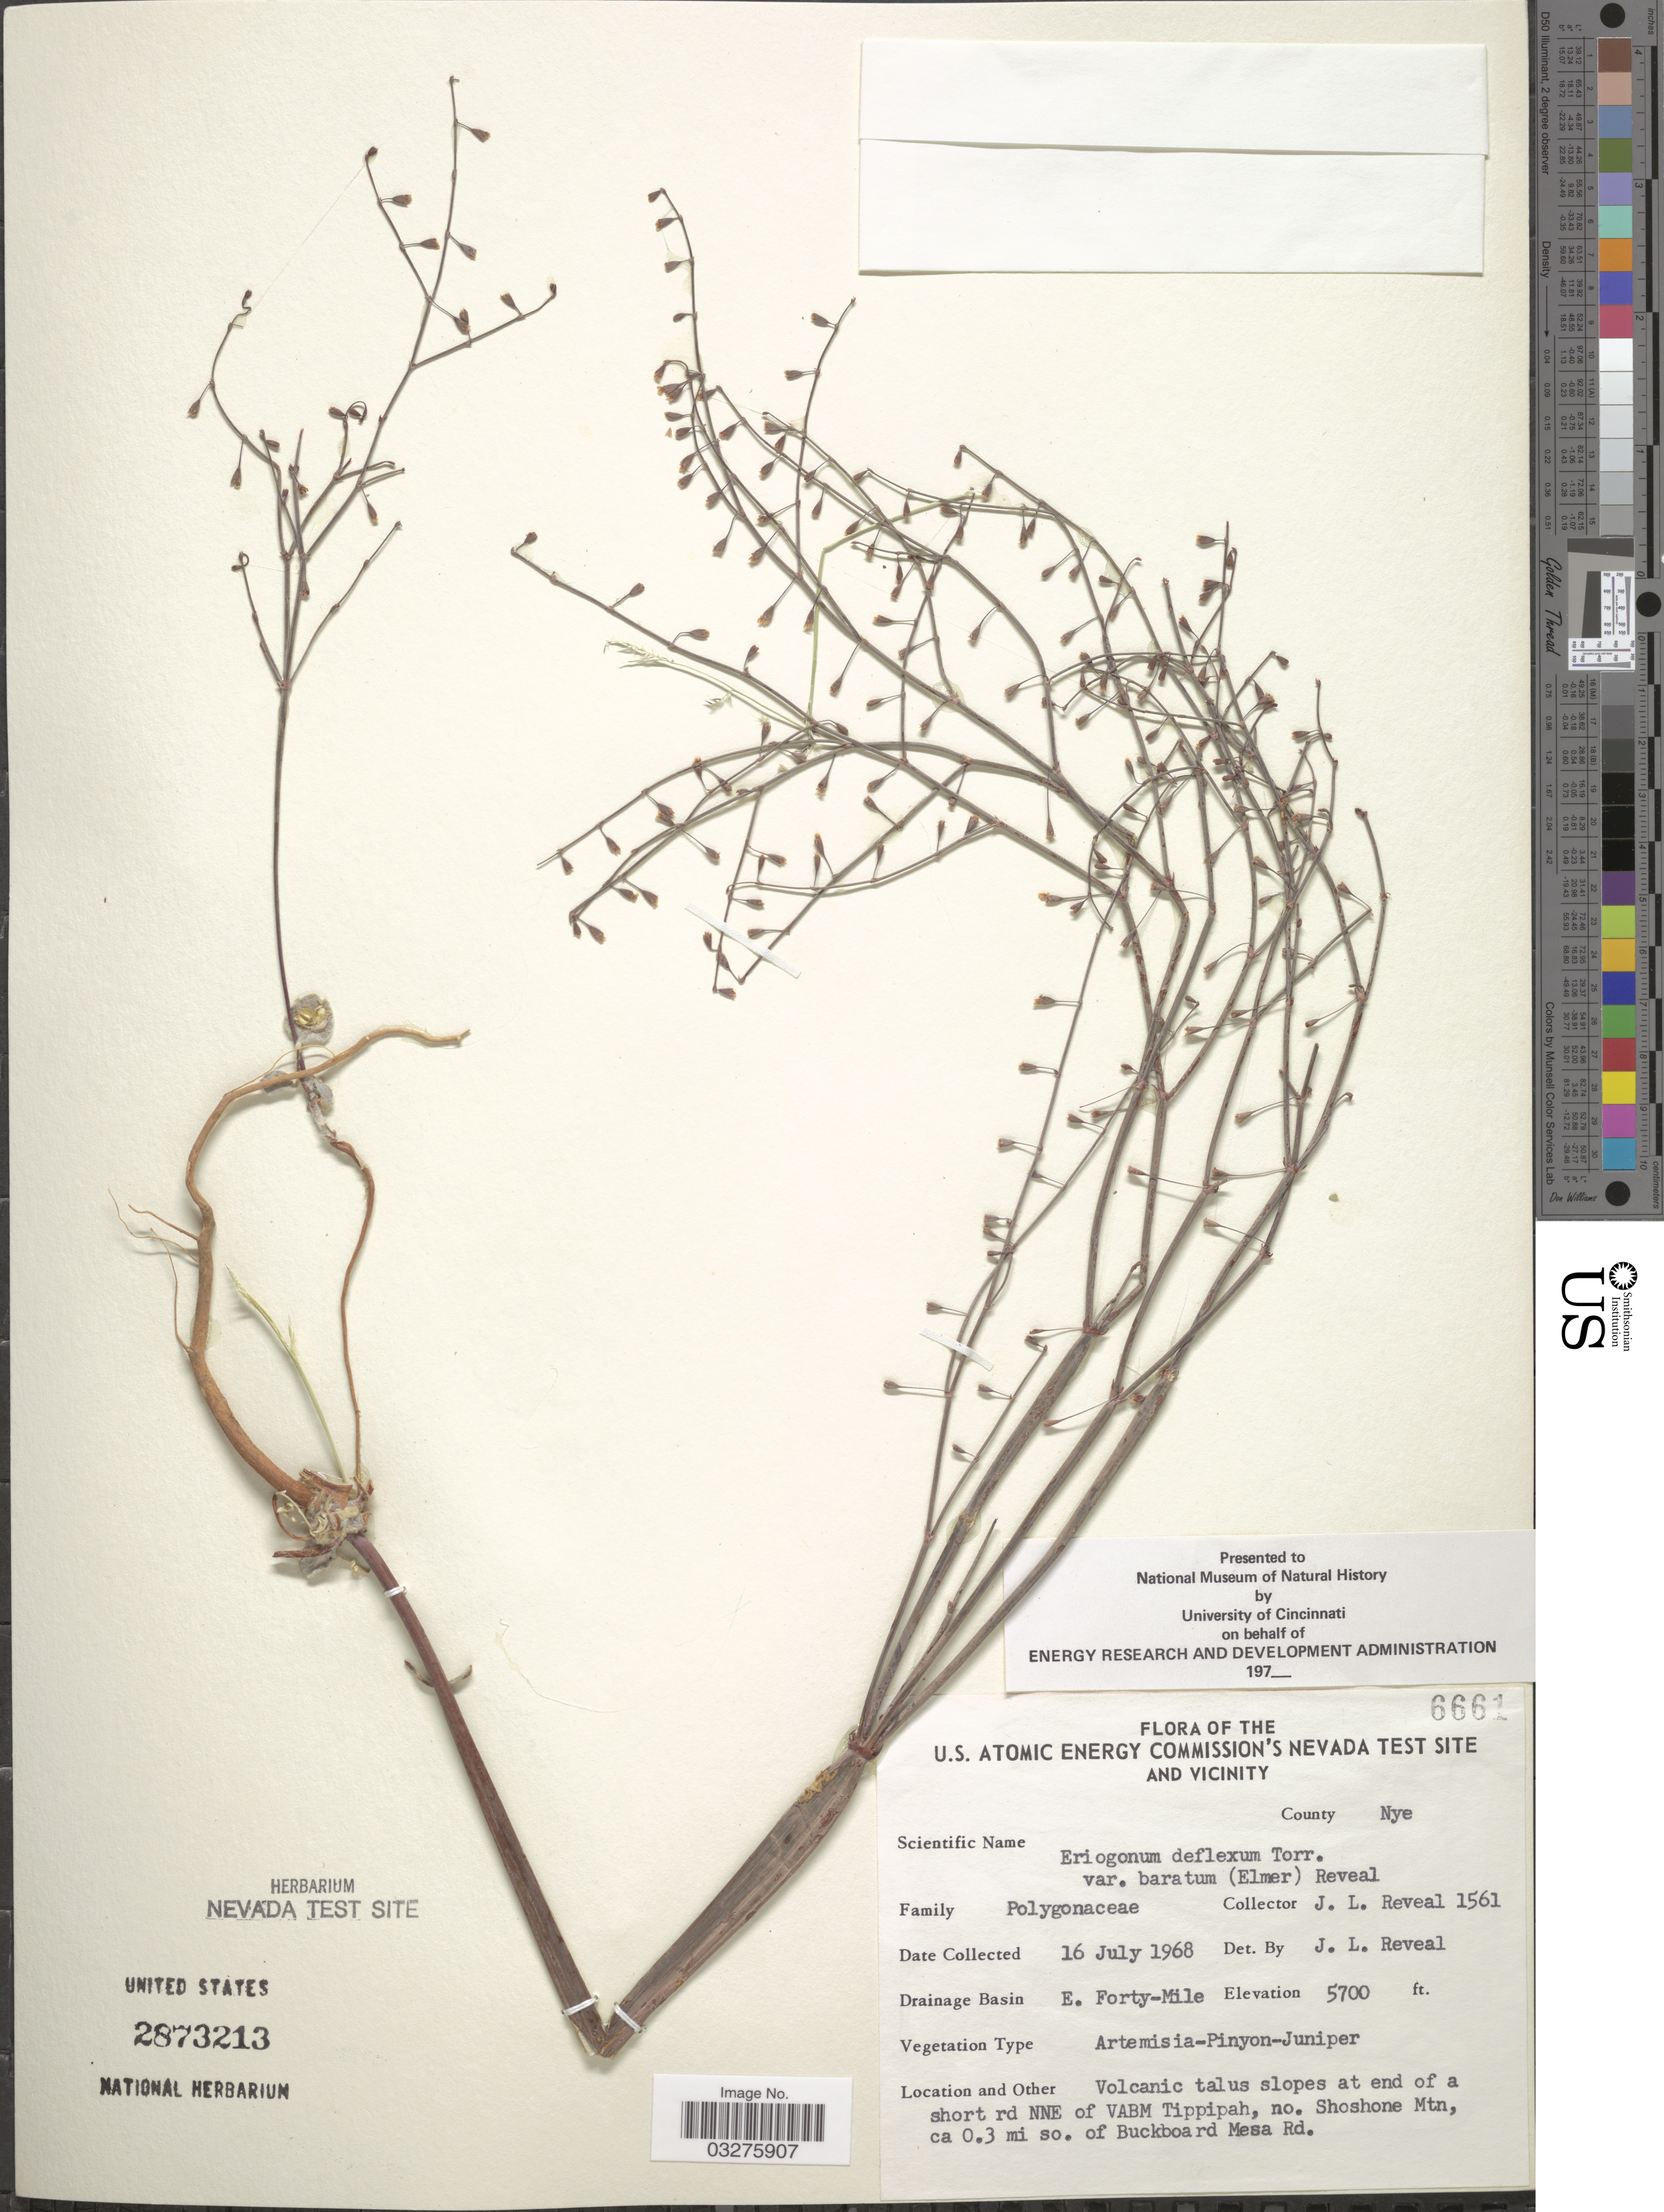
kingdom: Plantae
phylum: Tracheophyta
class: Magnoliopsida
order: Caryophyllales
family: Polygonaceae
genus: Eriogonum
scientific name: Eriogonum deflexum var. baratum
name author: (Elmer) Reveal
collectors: J. L. Reveal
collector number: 1561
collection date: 1968-07-16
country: United States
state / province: Nevada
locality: The U.S. Atomic Energy Commission's Nevada Test Site and vicinity. County Nye. Drainage Basin E. Forty-Mile. At end of a short rd NNE of VABM Tippipah, no. Shoshone Mtn, ca 0.3 mi so. of Buckboard Mesa Rd.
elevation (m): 1737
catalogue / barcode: US 2873213